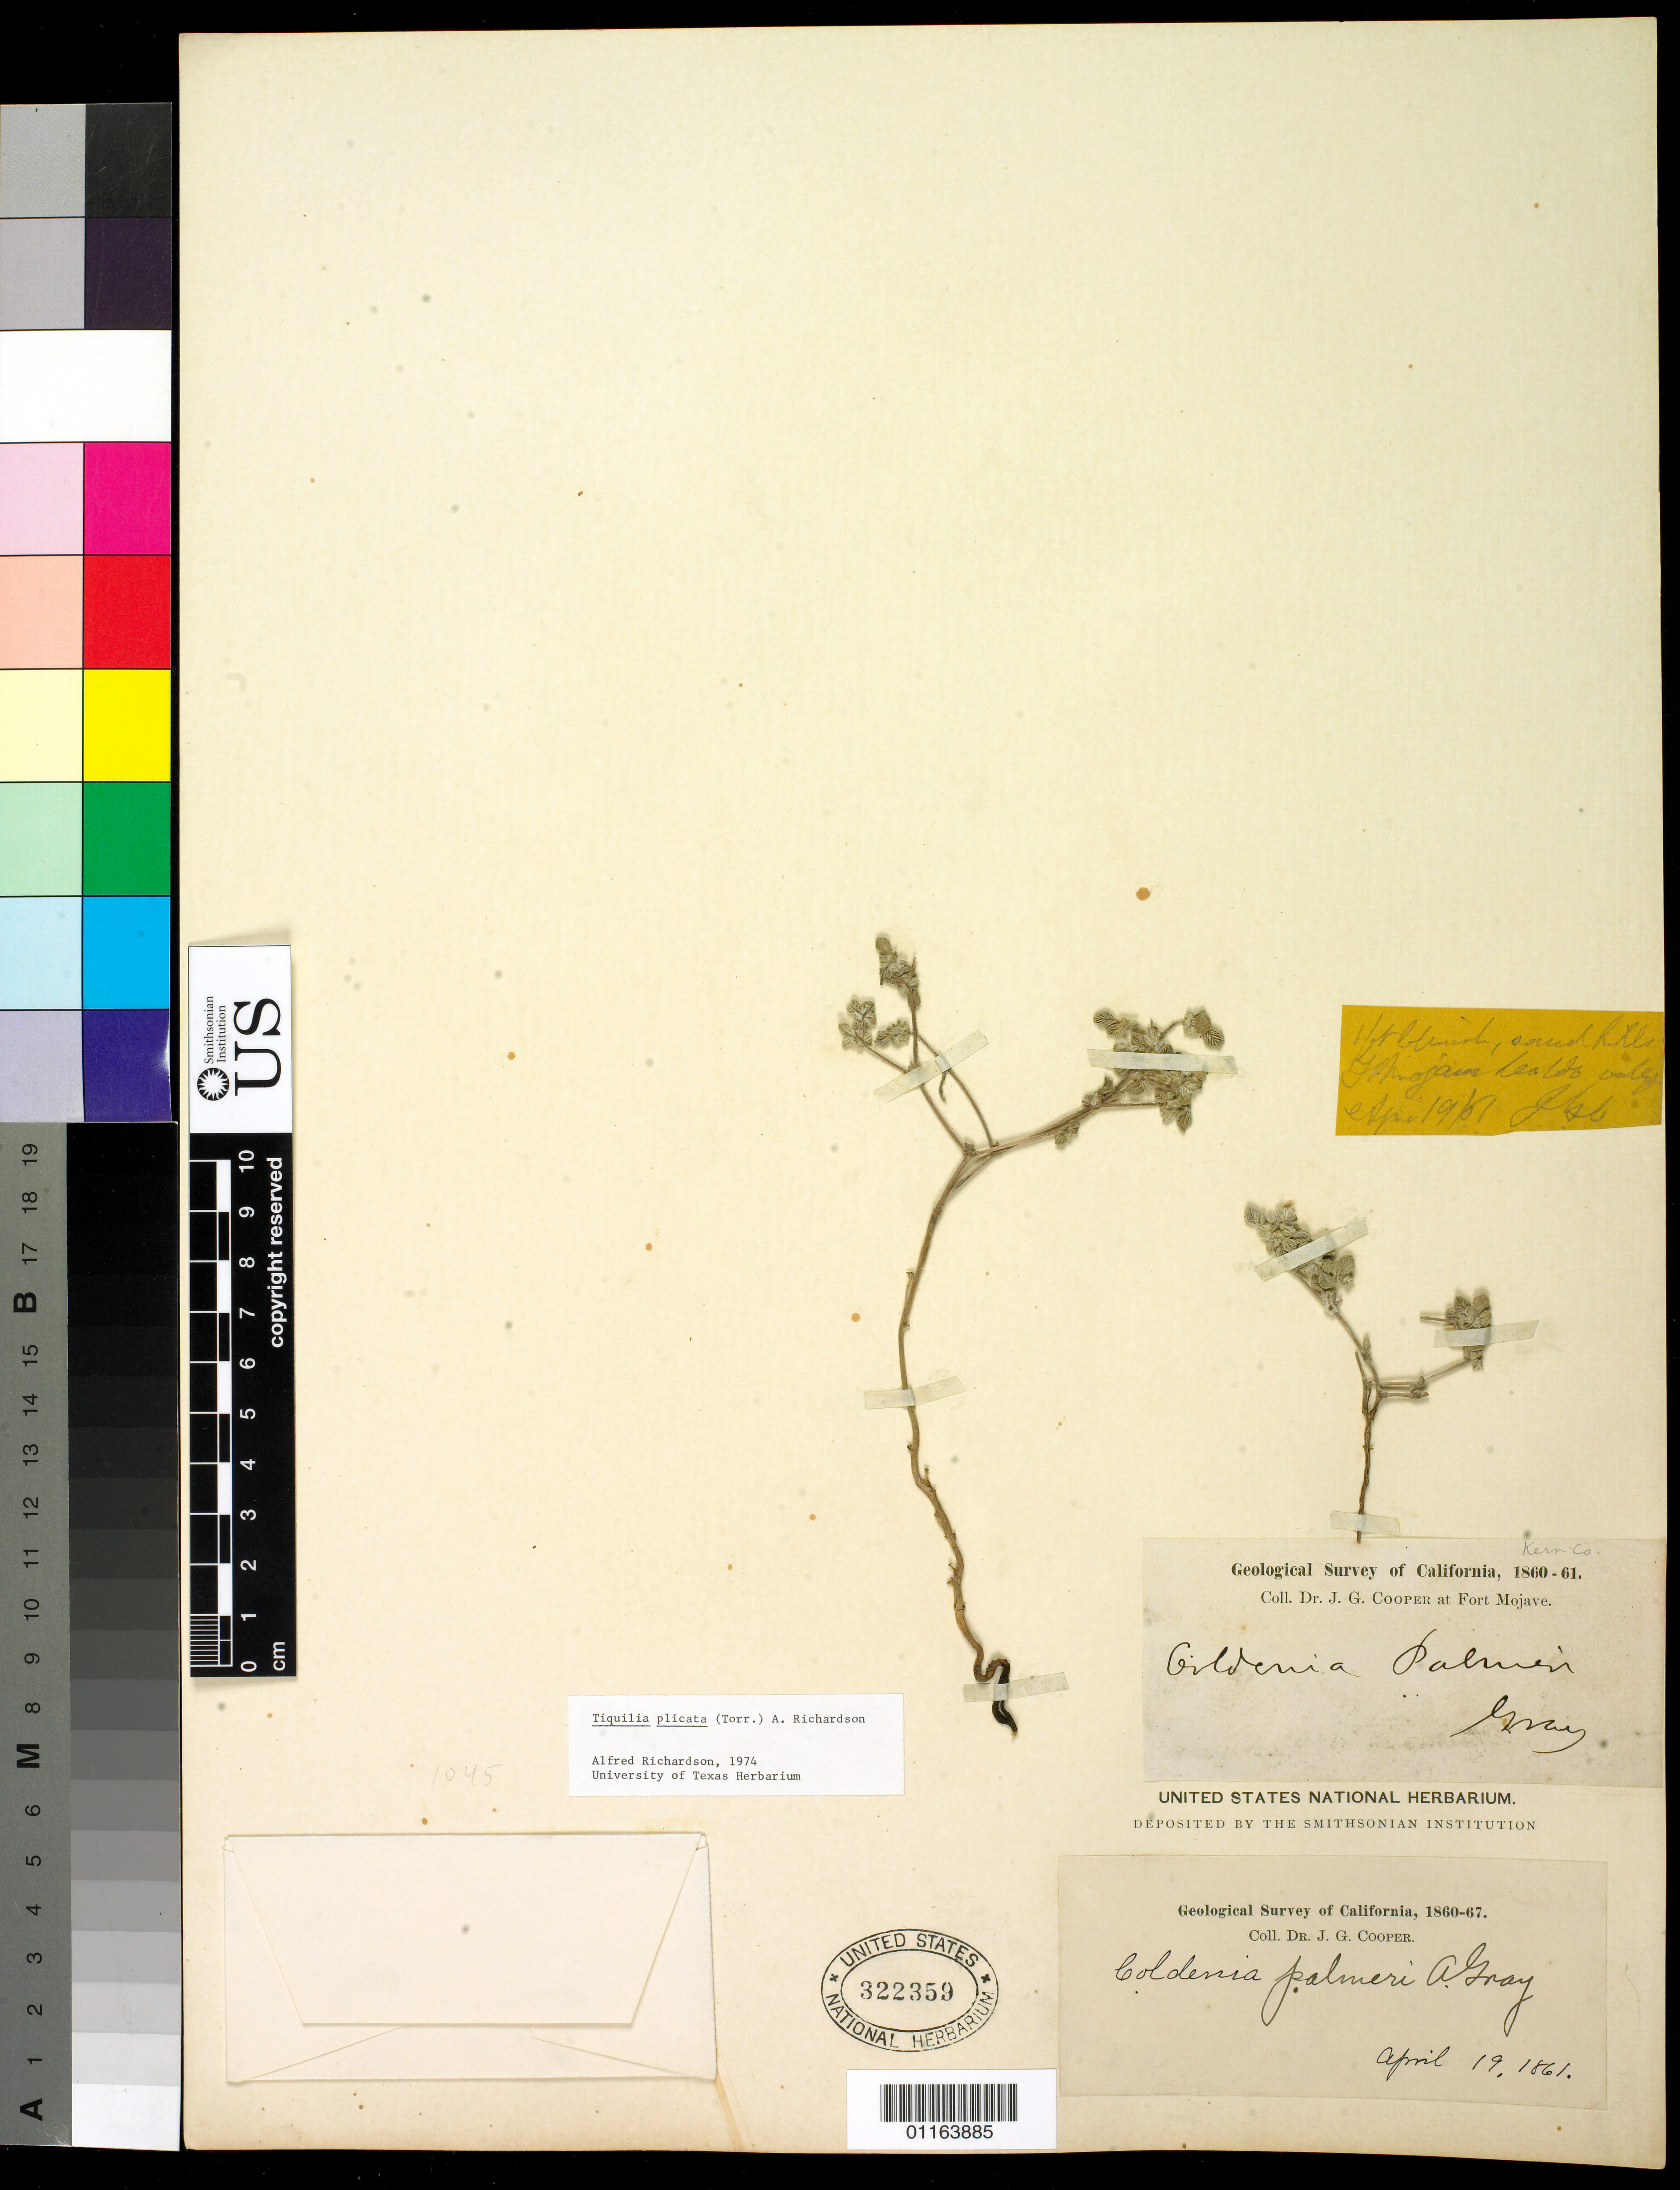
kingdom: Plantae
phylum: Tracheophyta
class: Magnoliopsida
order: Boraginales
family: Ehretiaceae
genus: Tiquilia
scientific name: Tiquilia plicata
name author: Torr.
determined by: Richardson, A.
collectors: J. G. Cooper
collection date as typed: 19 Apr 1861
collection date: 1861-04-19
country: United States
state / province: California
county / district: San Bernardino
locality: Fort Mojave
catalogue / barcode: US 322359